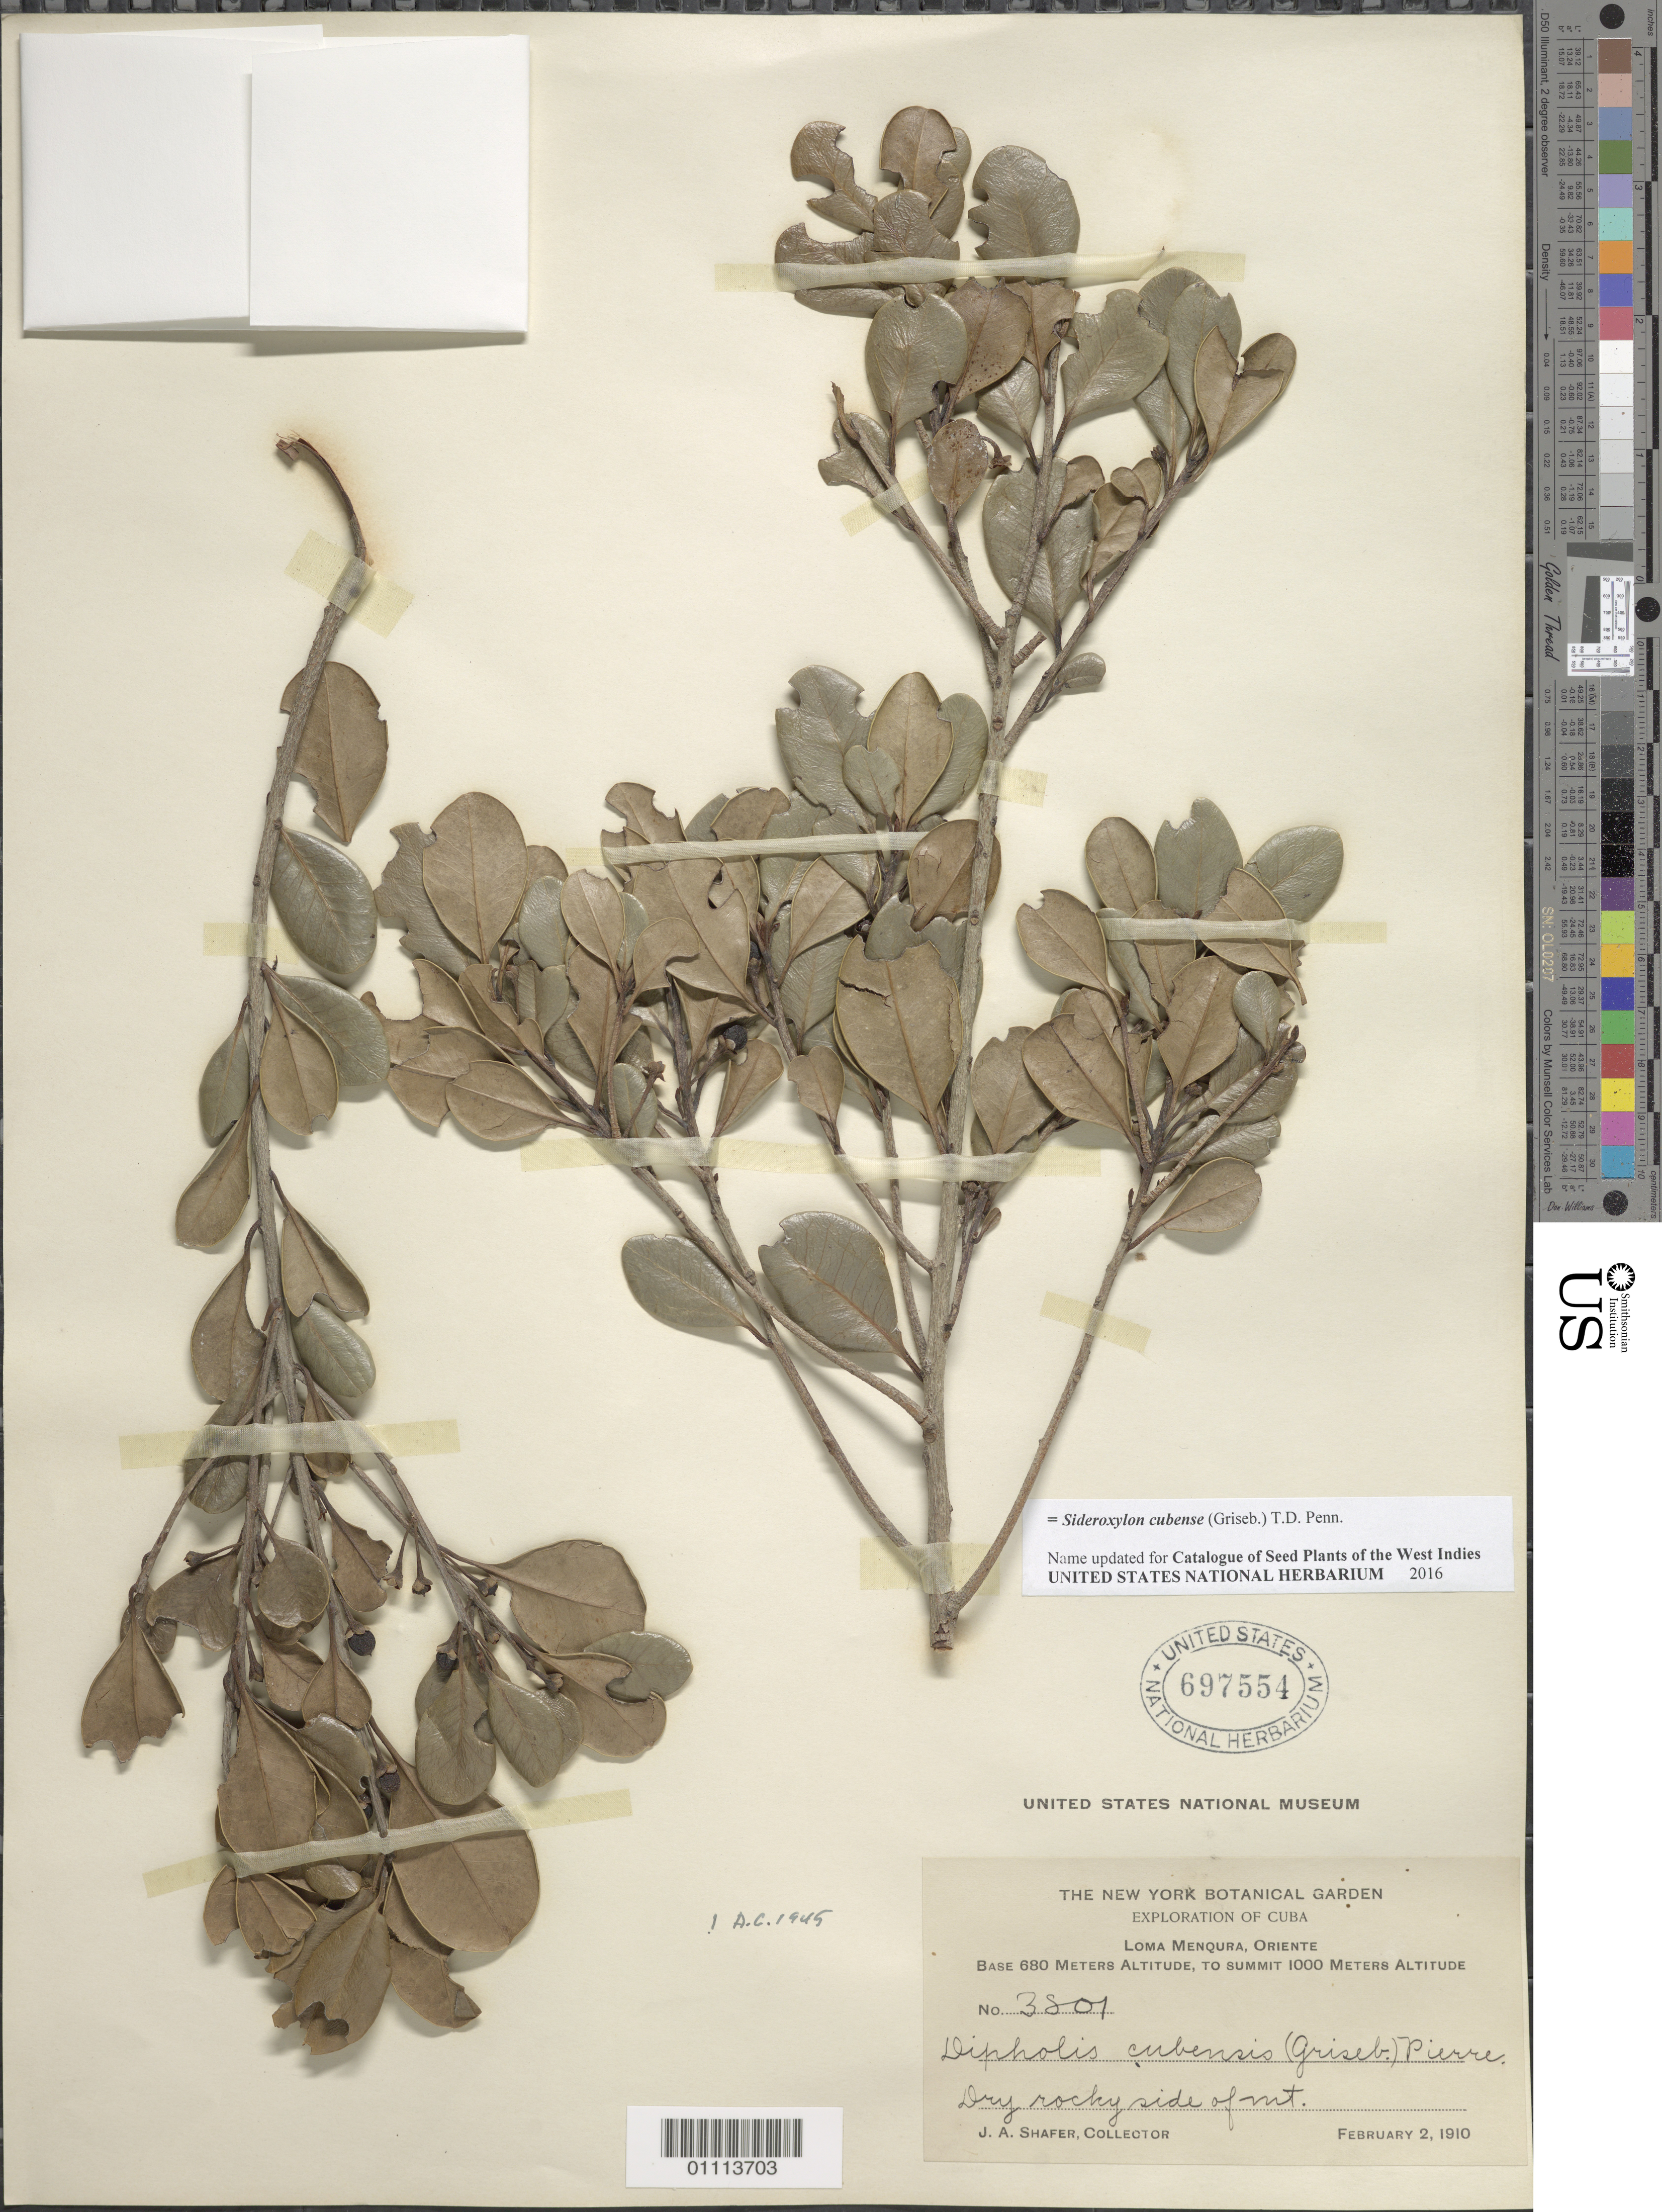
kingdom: Plantae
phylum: Tracheophyta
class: Magnoliopsida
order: Ericales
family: Sapotaceae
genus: Dipholis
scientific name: Dipholis cubensis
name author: (Griseb.) Pierre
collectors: J. A. Shafer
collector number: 3801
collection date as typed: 02 Feb 1910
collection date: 1910-02-02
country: Cuba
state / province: Oriente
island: Cuba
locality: Loma Menqura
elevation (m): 680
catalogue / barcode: US 697554